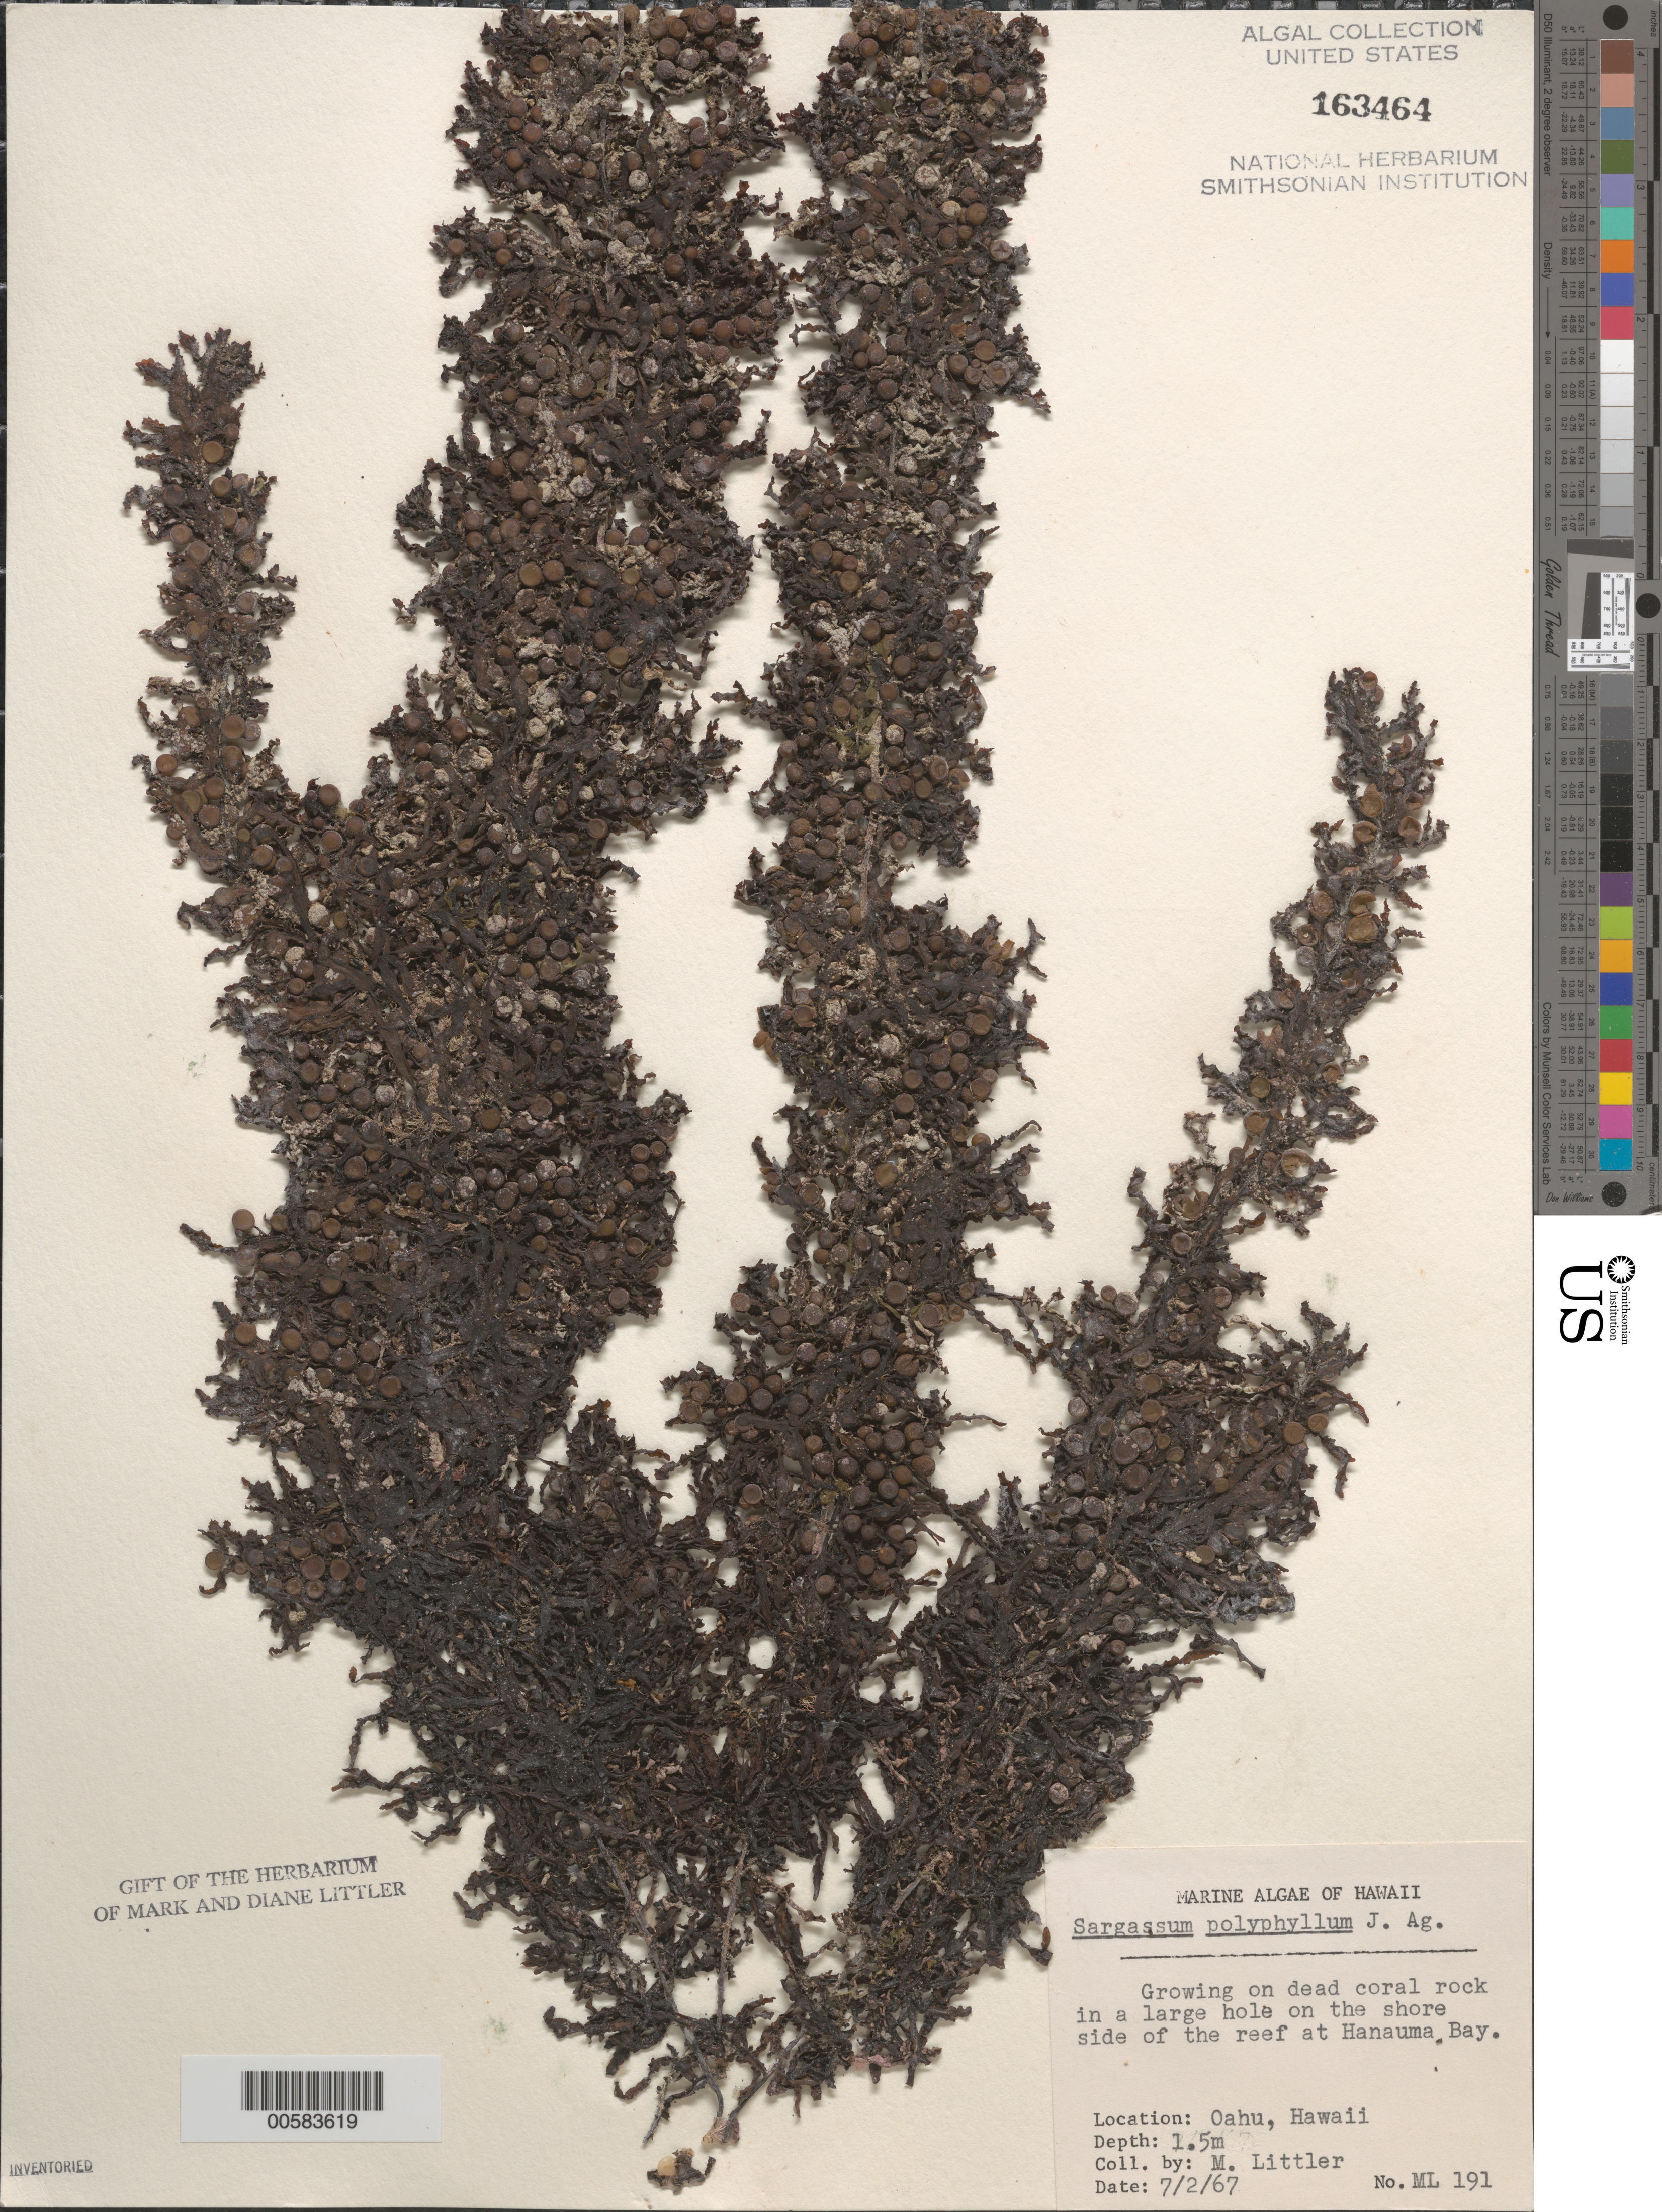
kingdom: Chromista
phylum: Ochrophyta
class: Phaeophyceae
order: Fucales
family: Sargassaceae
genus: Sargassum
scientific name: Sargassum polyphyllum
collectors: M. M. Littler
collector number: ML 191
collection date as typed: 02 Jul 1967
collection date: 1967-07-02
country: United States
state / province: Hawaii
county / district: Honolulu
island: Oahu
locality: Hanauma Bay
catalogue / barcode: US 163464